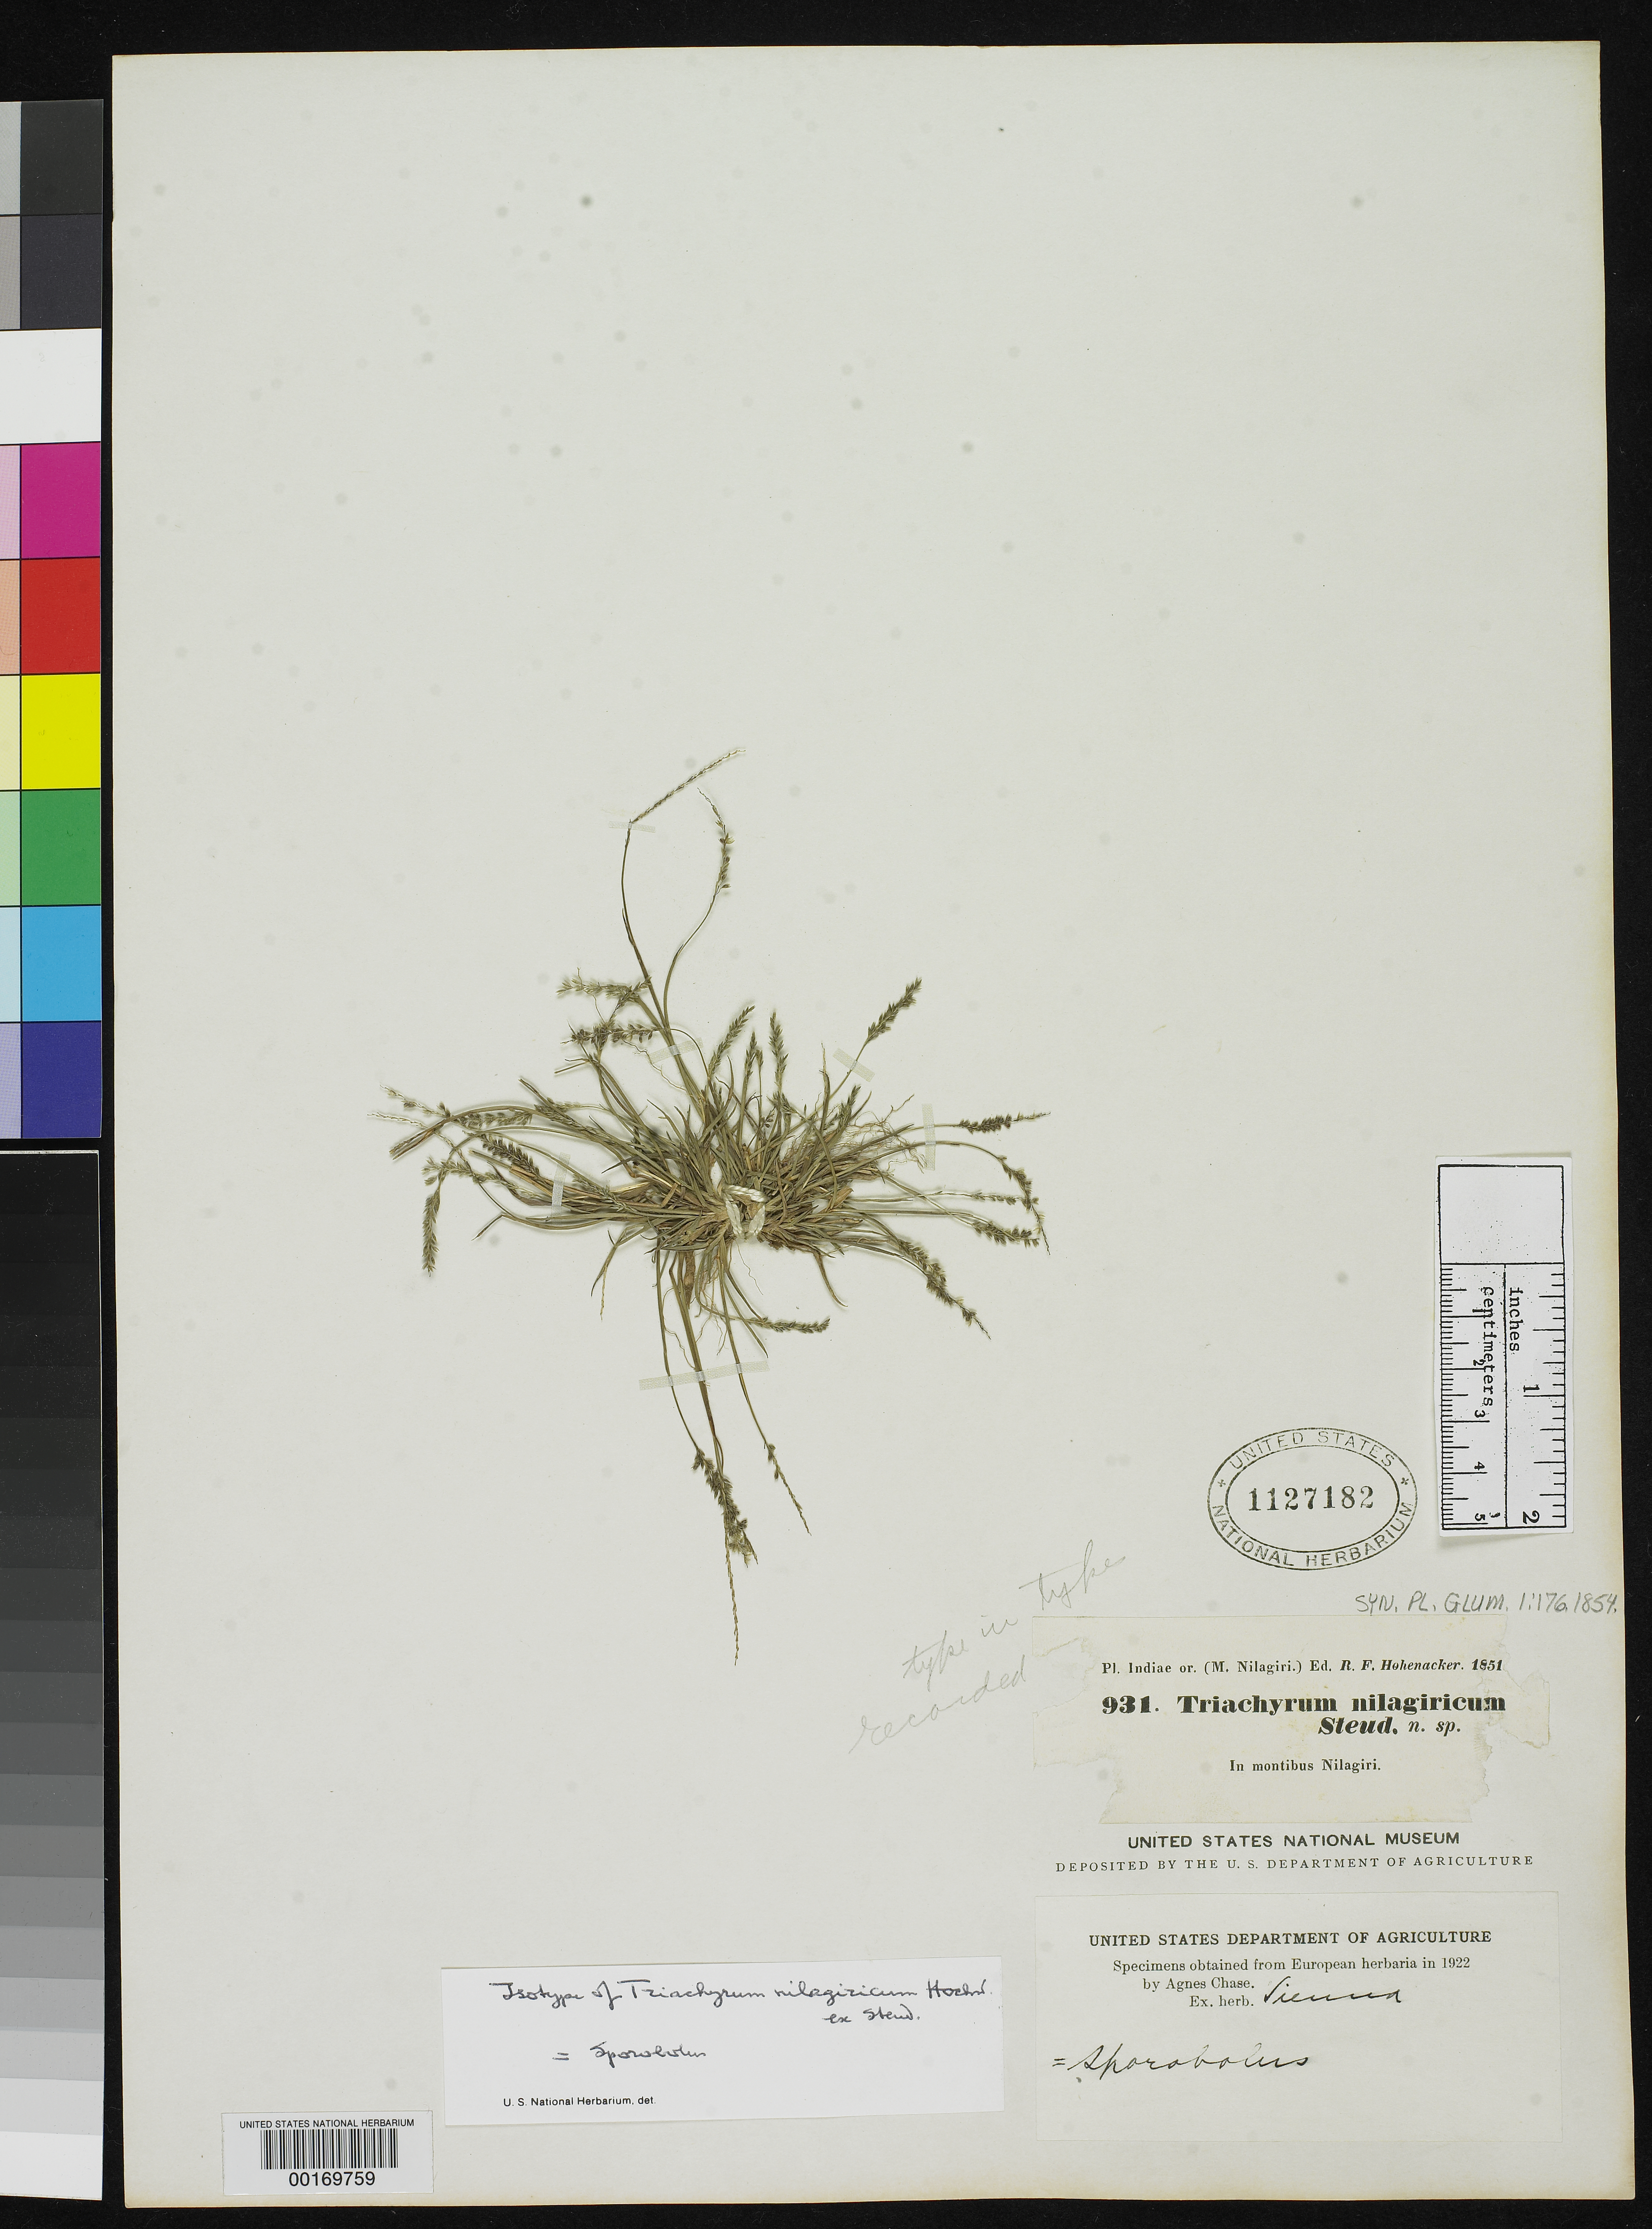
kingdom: Plantae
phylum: Tracheophyta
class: Liliopsida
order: Poales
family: Poaceae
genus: Triachyrum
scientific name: Triachyrum nilagiricum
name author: Steud.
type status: Isotype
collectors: R. F. Hohenacker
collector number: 931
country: India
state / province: Orissa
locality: Nilagiri.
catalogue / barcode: US 1127182